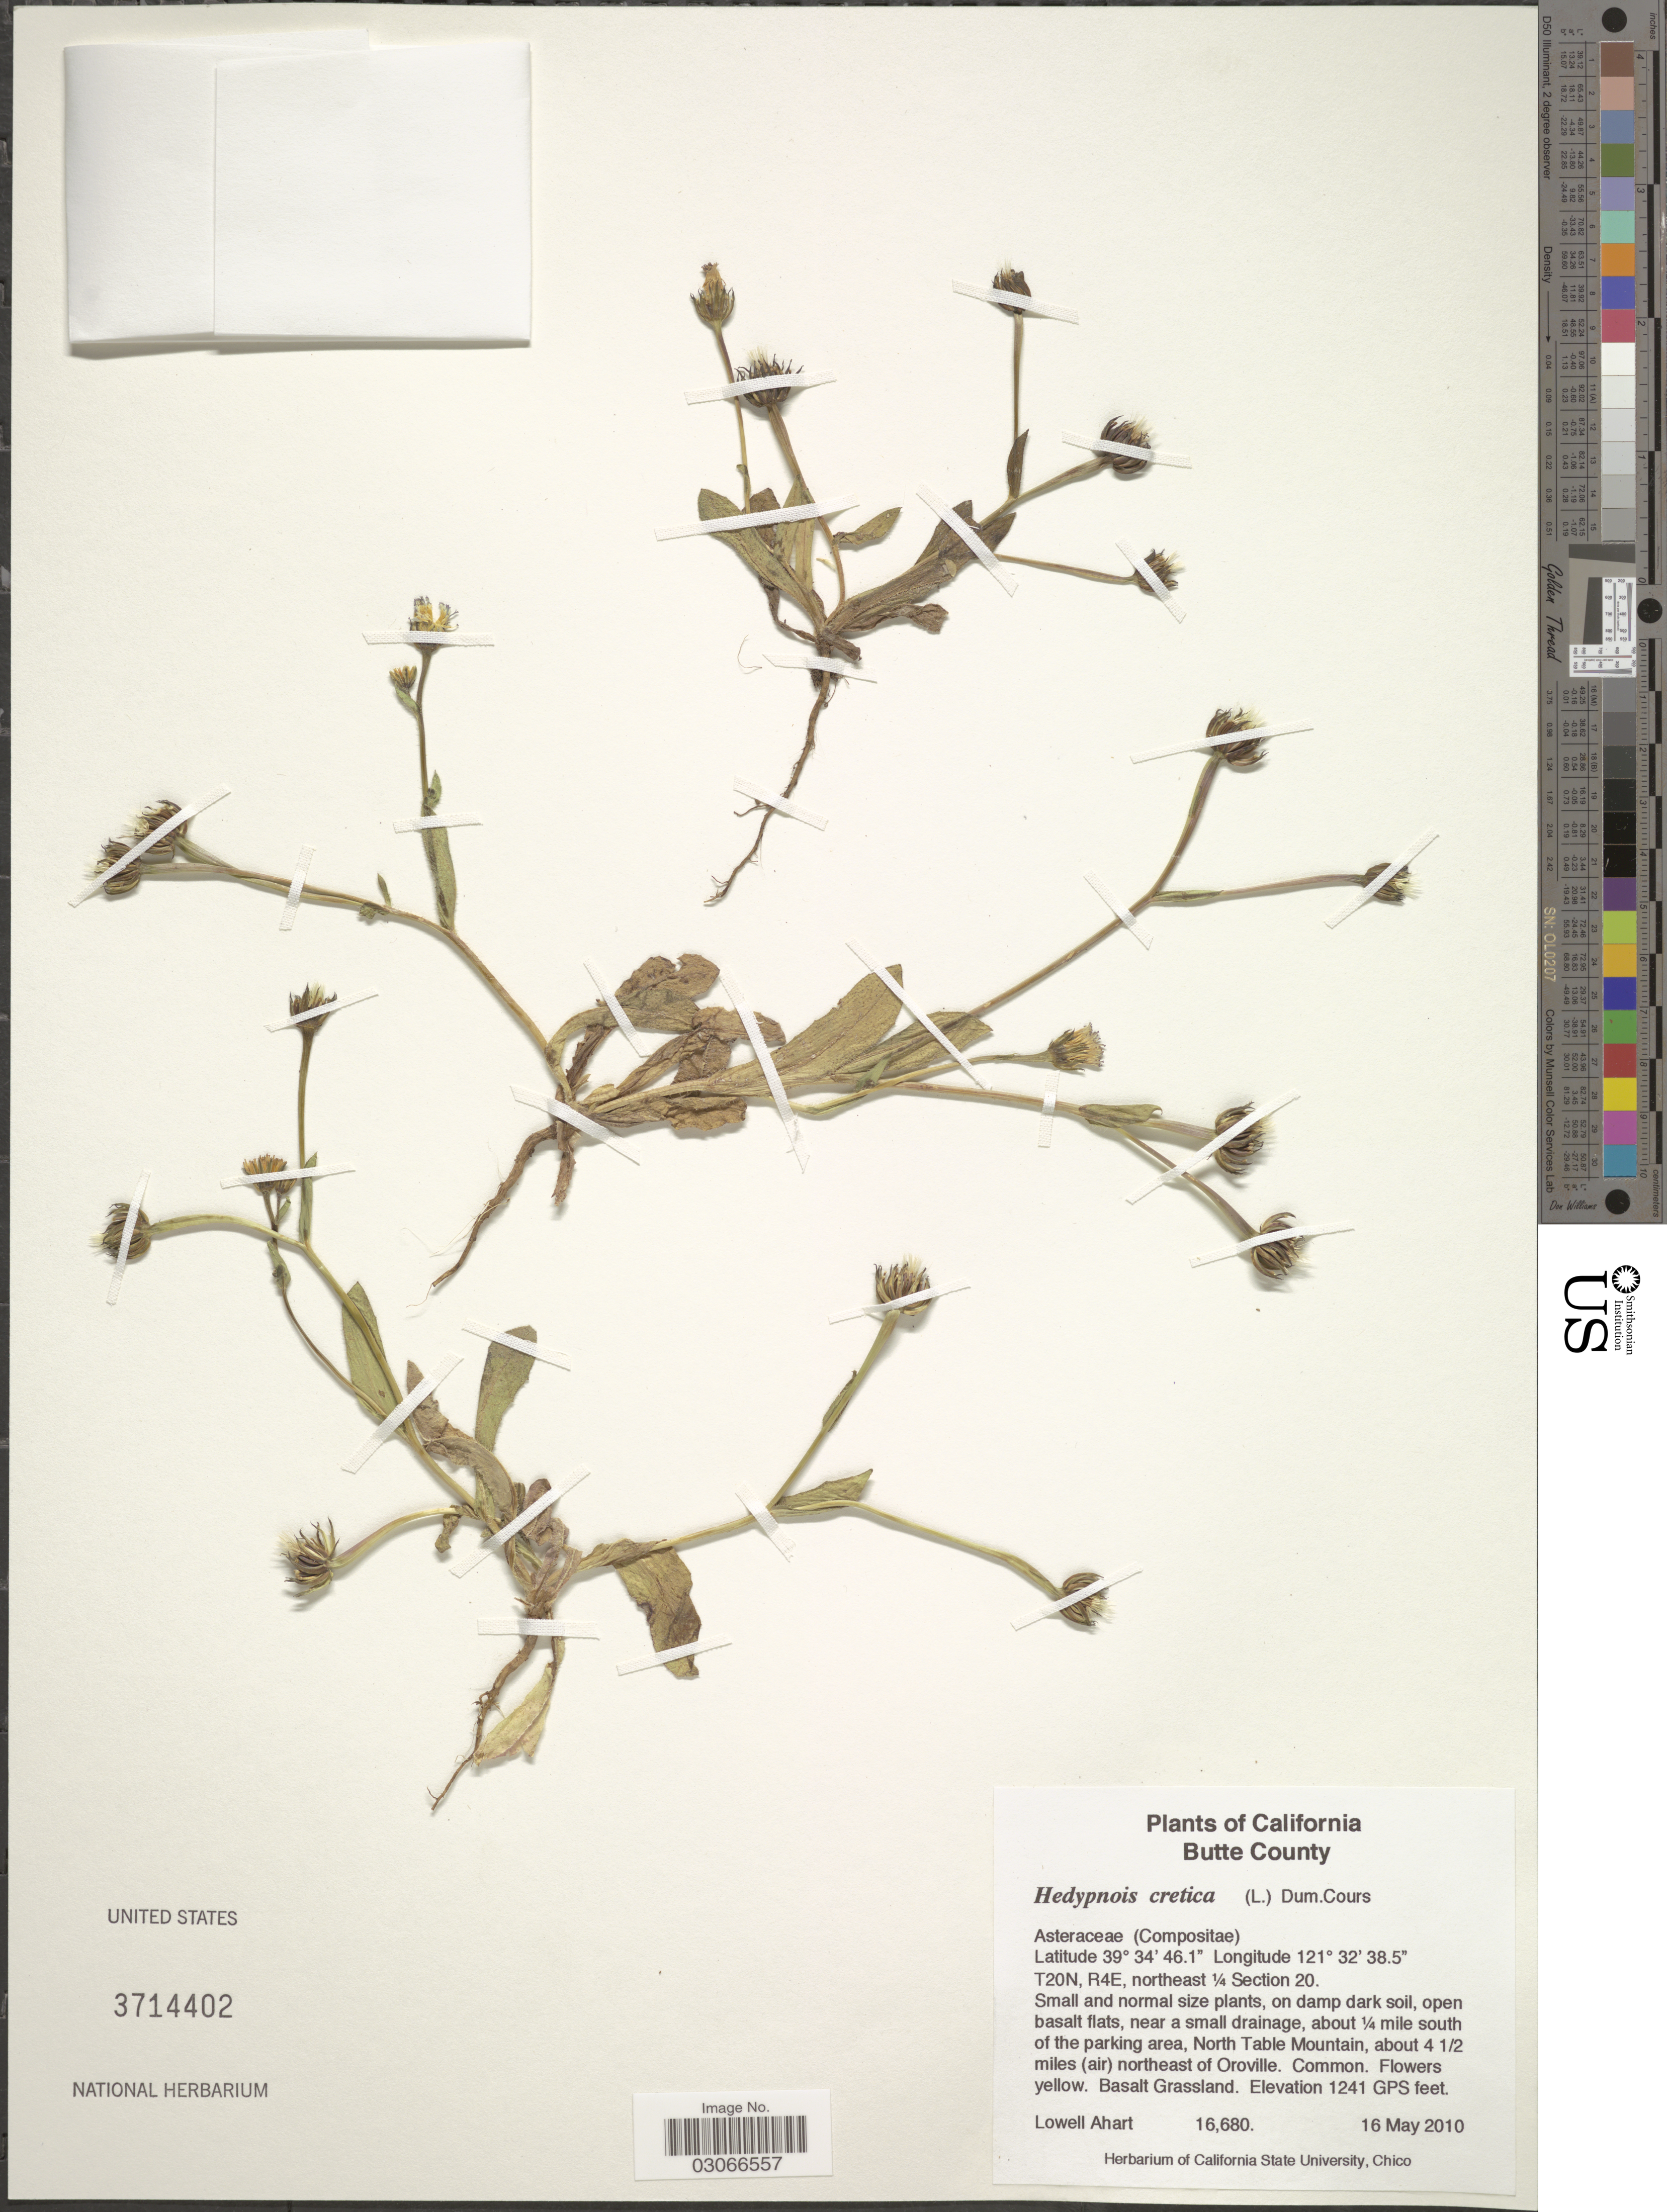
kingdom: Plantae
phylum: Tracheophyta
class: Magnoliopsida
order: Asterales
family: Asteraceae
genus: Hedypnois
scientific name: Hedypnois rhagadioloides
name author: (L.) F.W. Schmidt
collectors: L. Ahart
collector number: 16680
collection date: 2010-05-16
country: United States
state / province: California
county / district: Butte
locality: Butte County. T20N, R4E, northeast ¼ Section 20, about ¼ mile south of the parking area North Table Mountain, about 4 ½ miles (air) northeast of Oroville.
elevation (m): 378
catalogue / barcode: US 3714402